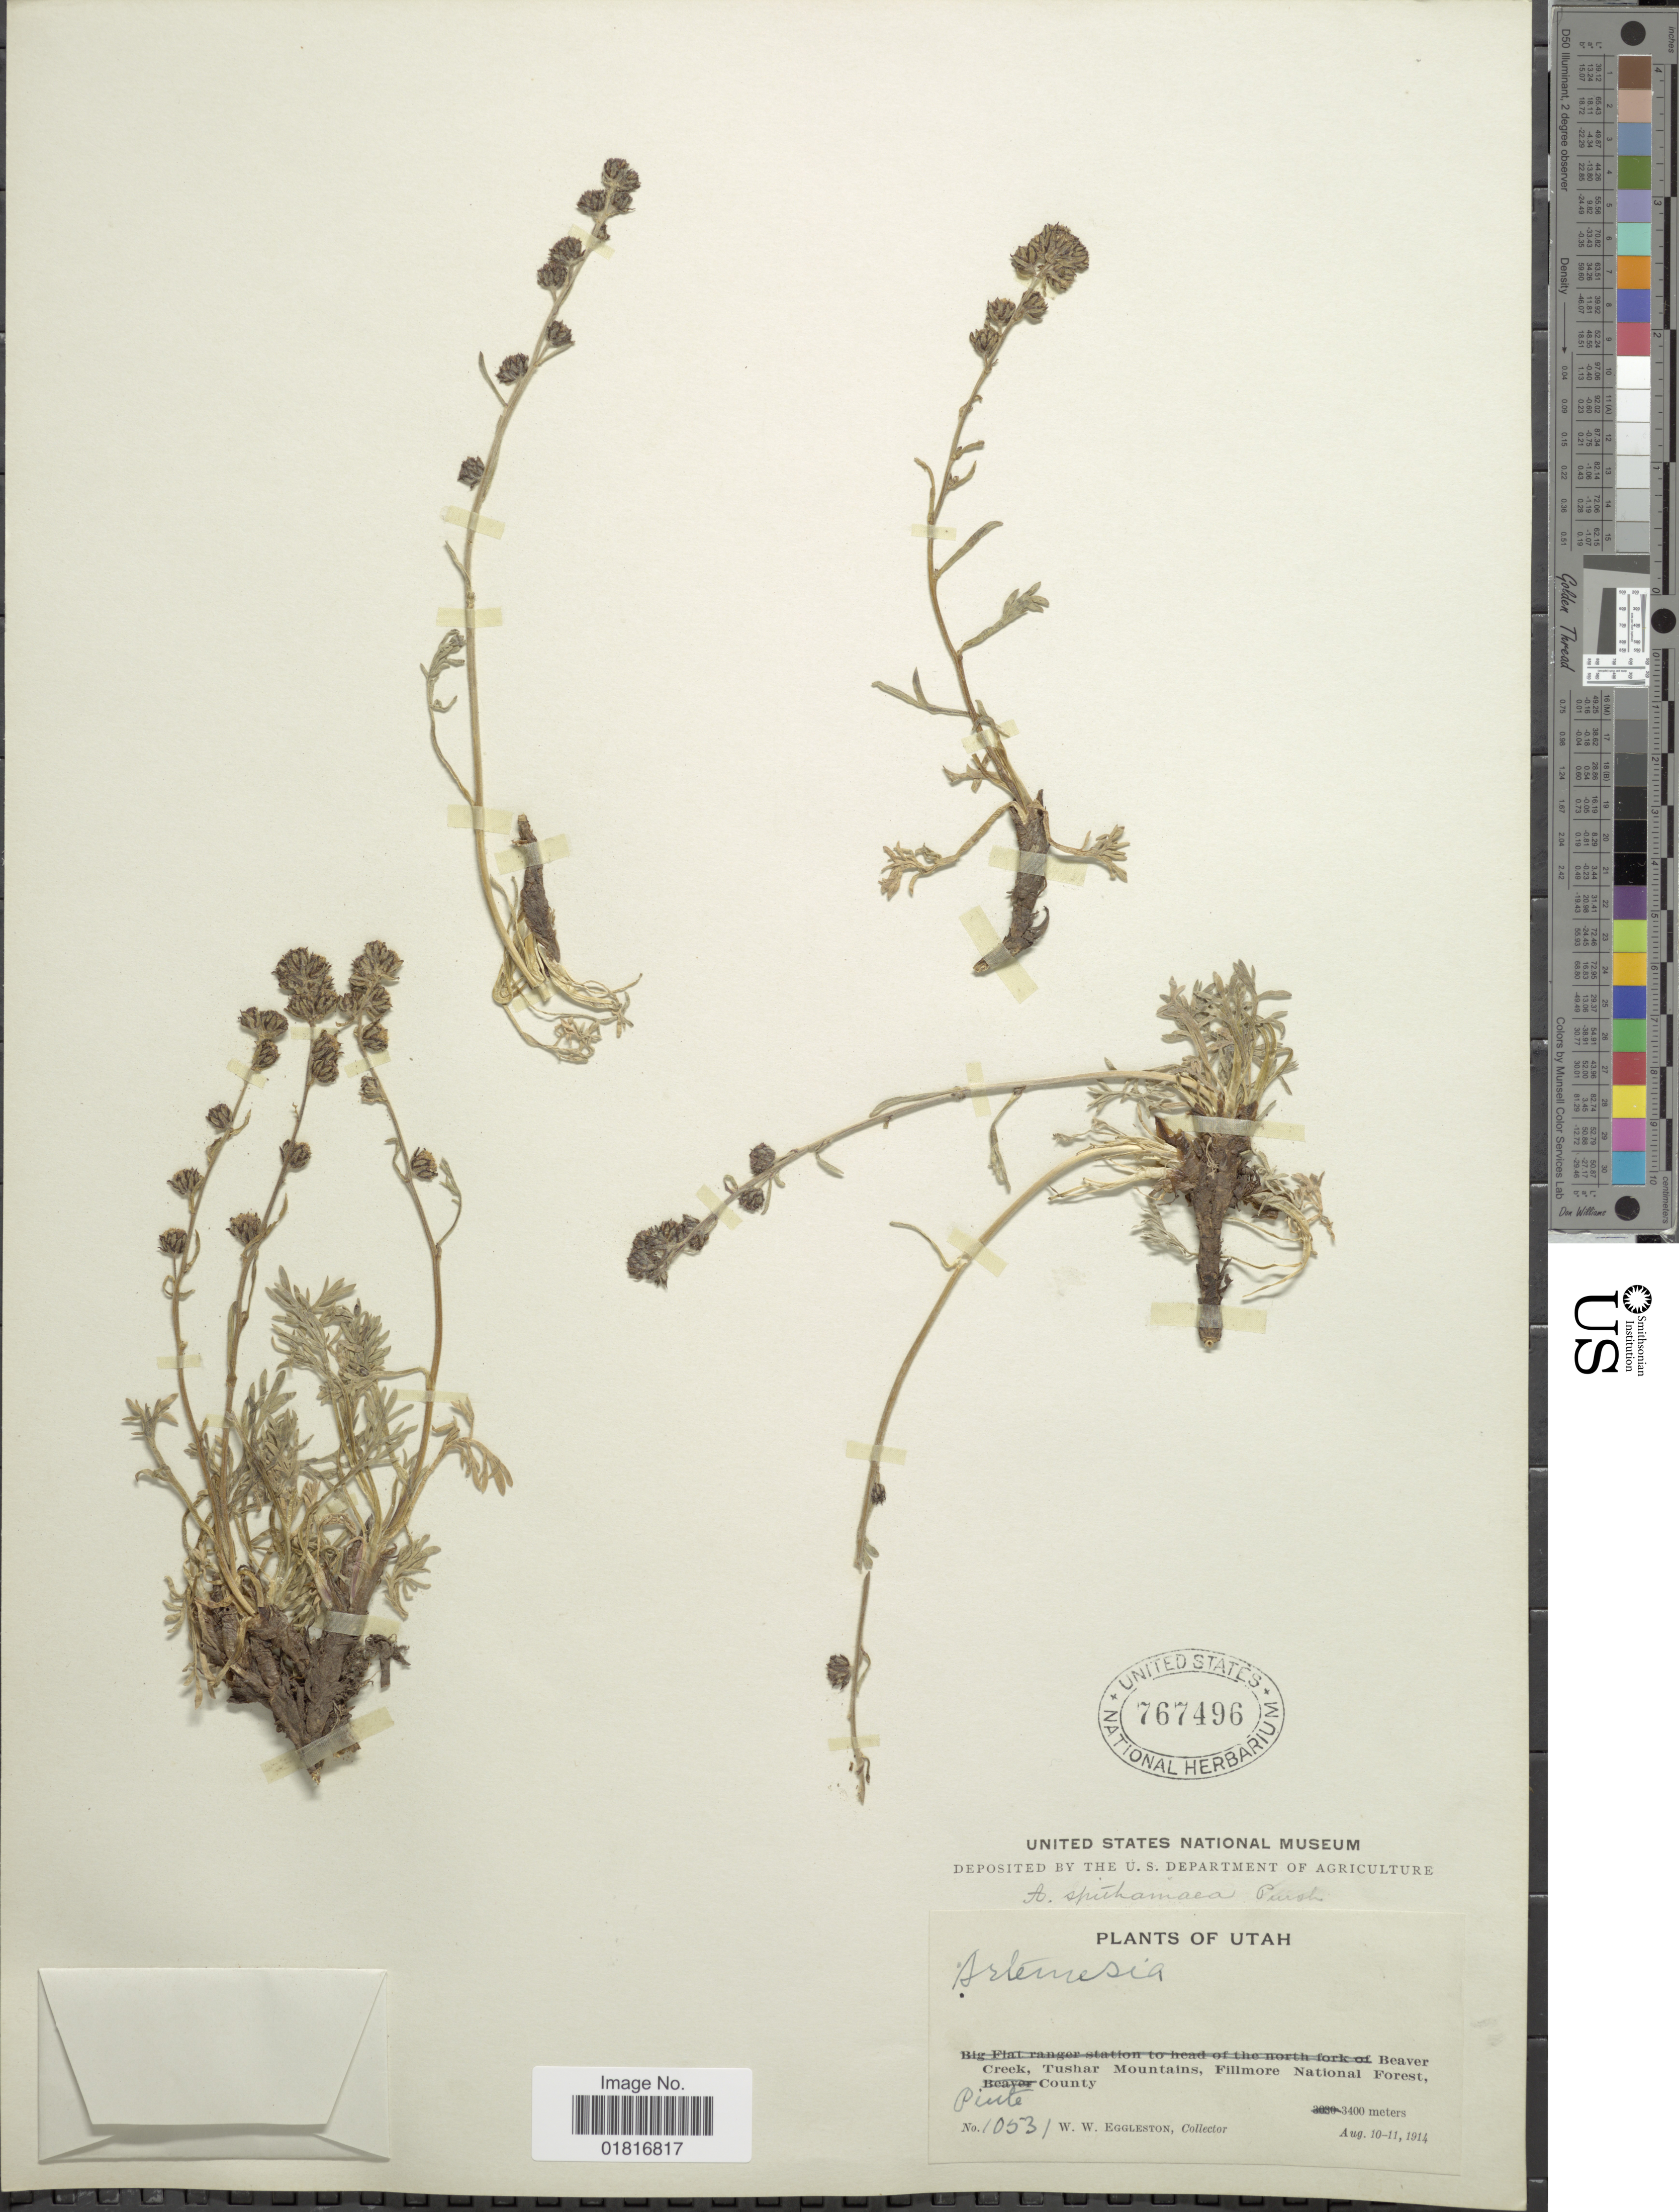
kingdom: Plantae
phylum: Tracheophyta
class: Magnoliopsida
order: Asterales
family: Asteraceae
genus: Artemisia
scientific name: Artemisia spithamaea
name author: Pursh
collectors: W. W. Eggleston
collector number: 10531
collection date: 1914-08-10/1914-08-11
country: United States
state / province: Utah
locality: Beaver Creek, Tushar Mountains, Fillmore, Fillmore National Forest, Piute County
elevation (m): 3400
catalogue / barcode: US 767496